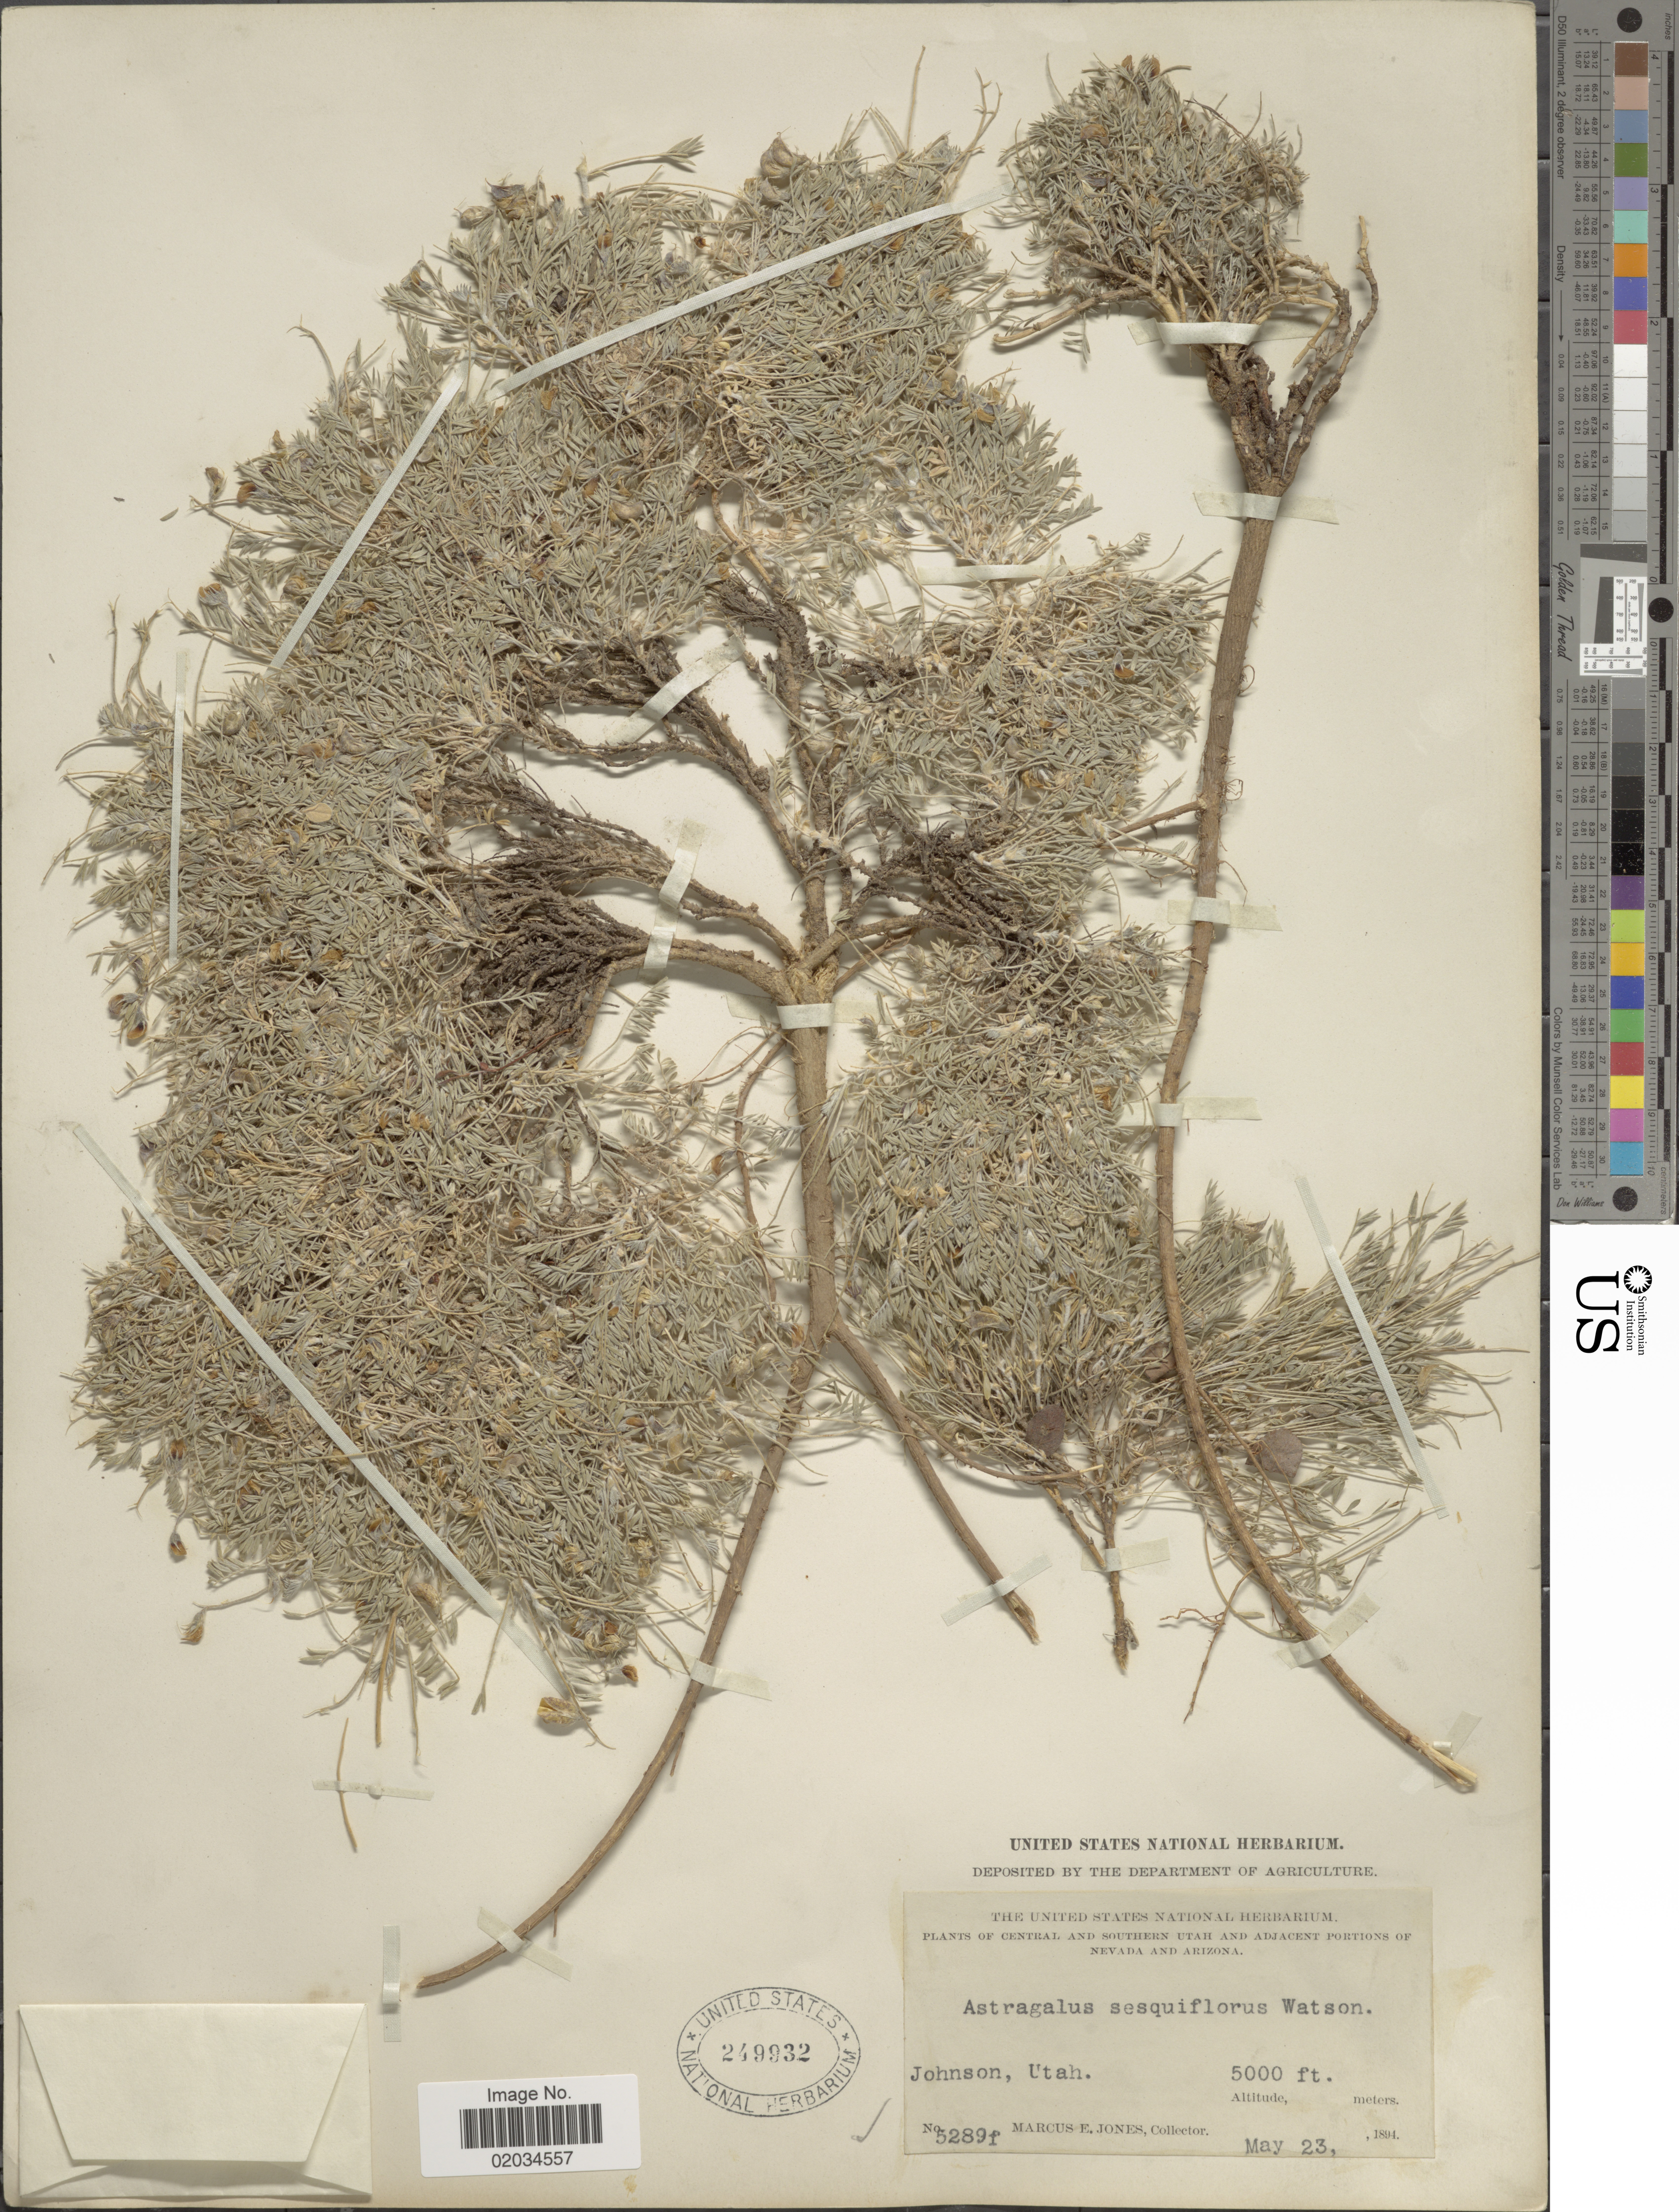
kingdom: Plantae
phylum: Tracheophyta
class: Magnoliopsida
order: Fabales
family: Fabaceae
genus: Astragalus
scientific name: Astragalus sesquiflorus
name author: S. Watson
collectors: M. E. Jones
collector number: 5289f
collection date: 1894-05-23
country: United States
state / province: Utah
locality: Johnson.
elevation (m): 1524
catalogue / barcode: US 249932